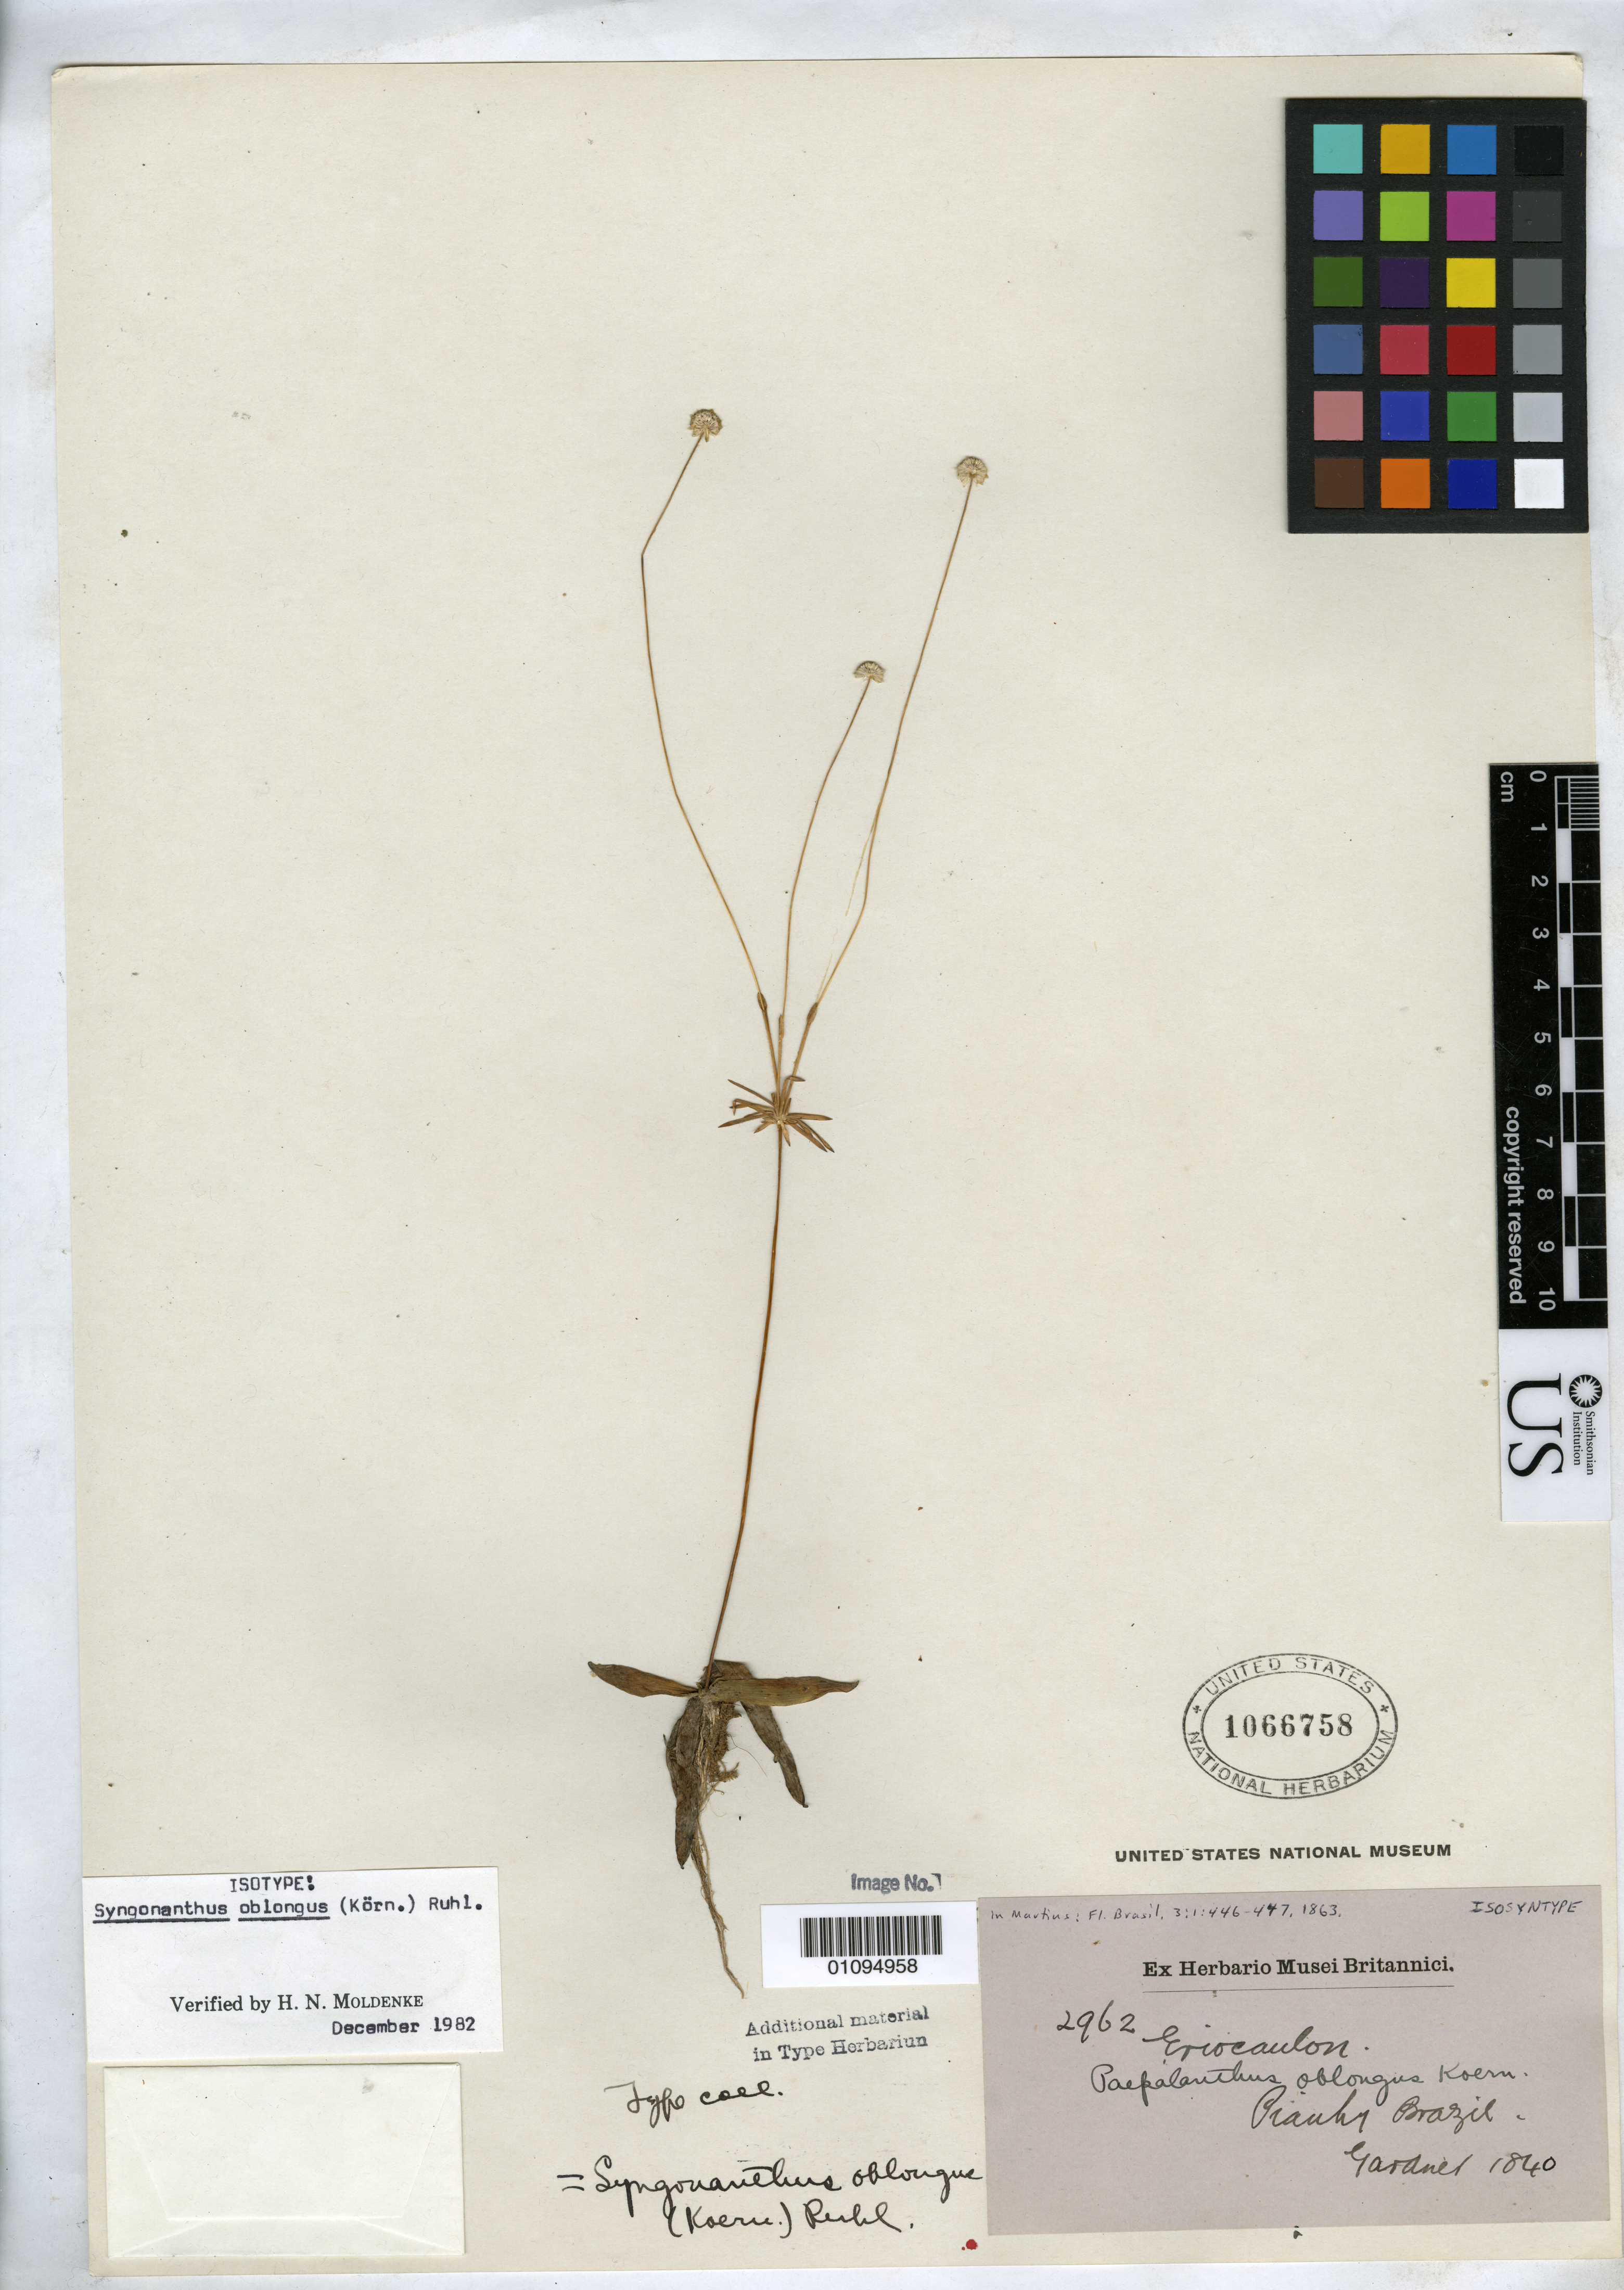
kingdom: Plantae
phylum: Tracheophyta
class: Liliopsida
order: Poales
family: Eriocaulaceae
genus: Paepalanthus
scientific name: Paepalanthus oblongus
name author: Körn. in Mart.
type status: Isosyntype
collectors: G. Gardner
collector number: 2962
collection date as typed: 1840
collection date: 1840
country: Brazil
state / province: Piauí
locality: Piauhy.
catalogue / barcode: US 1066758